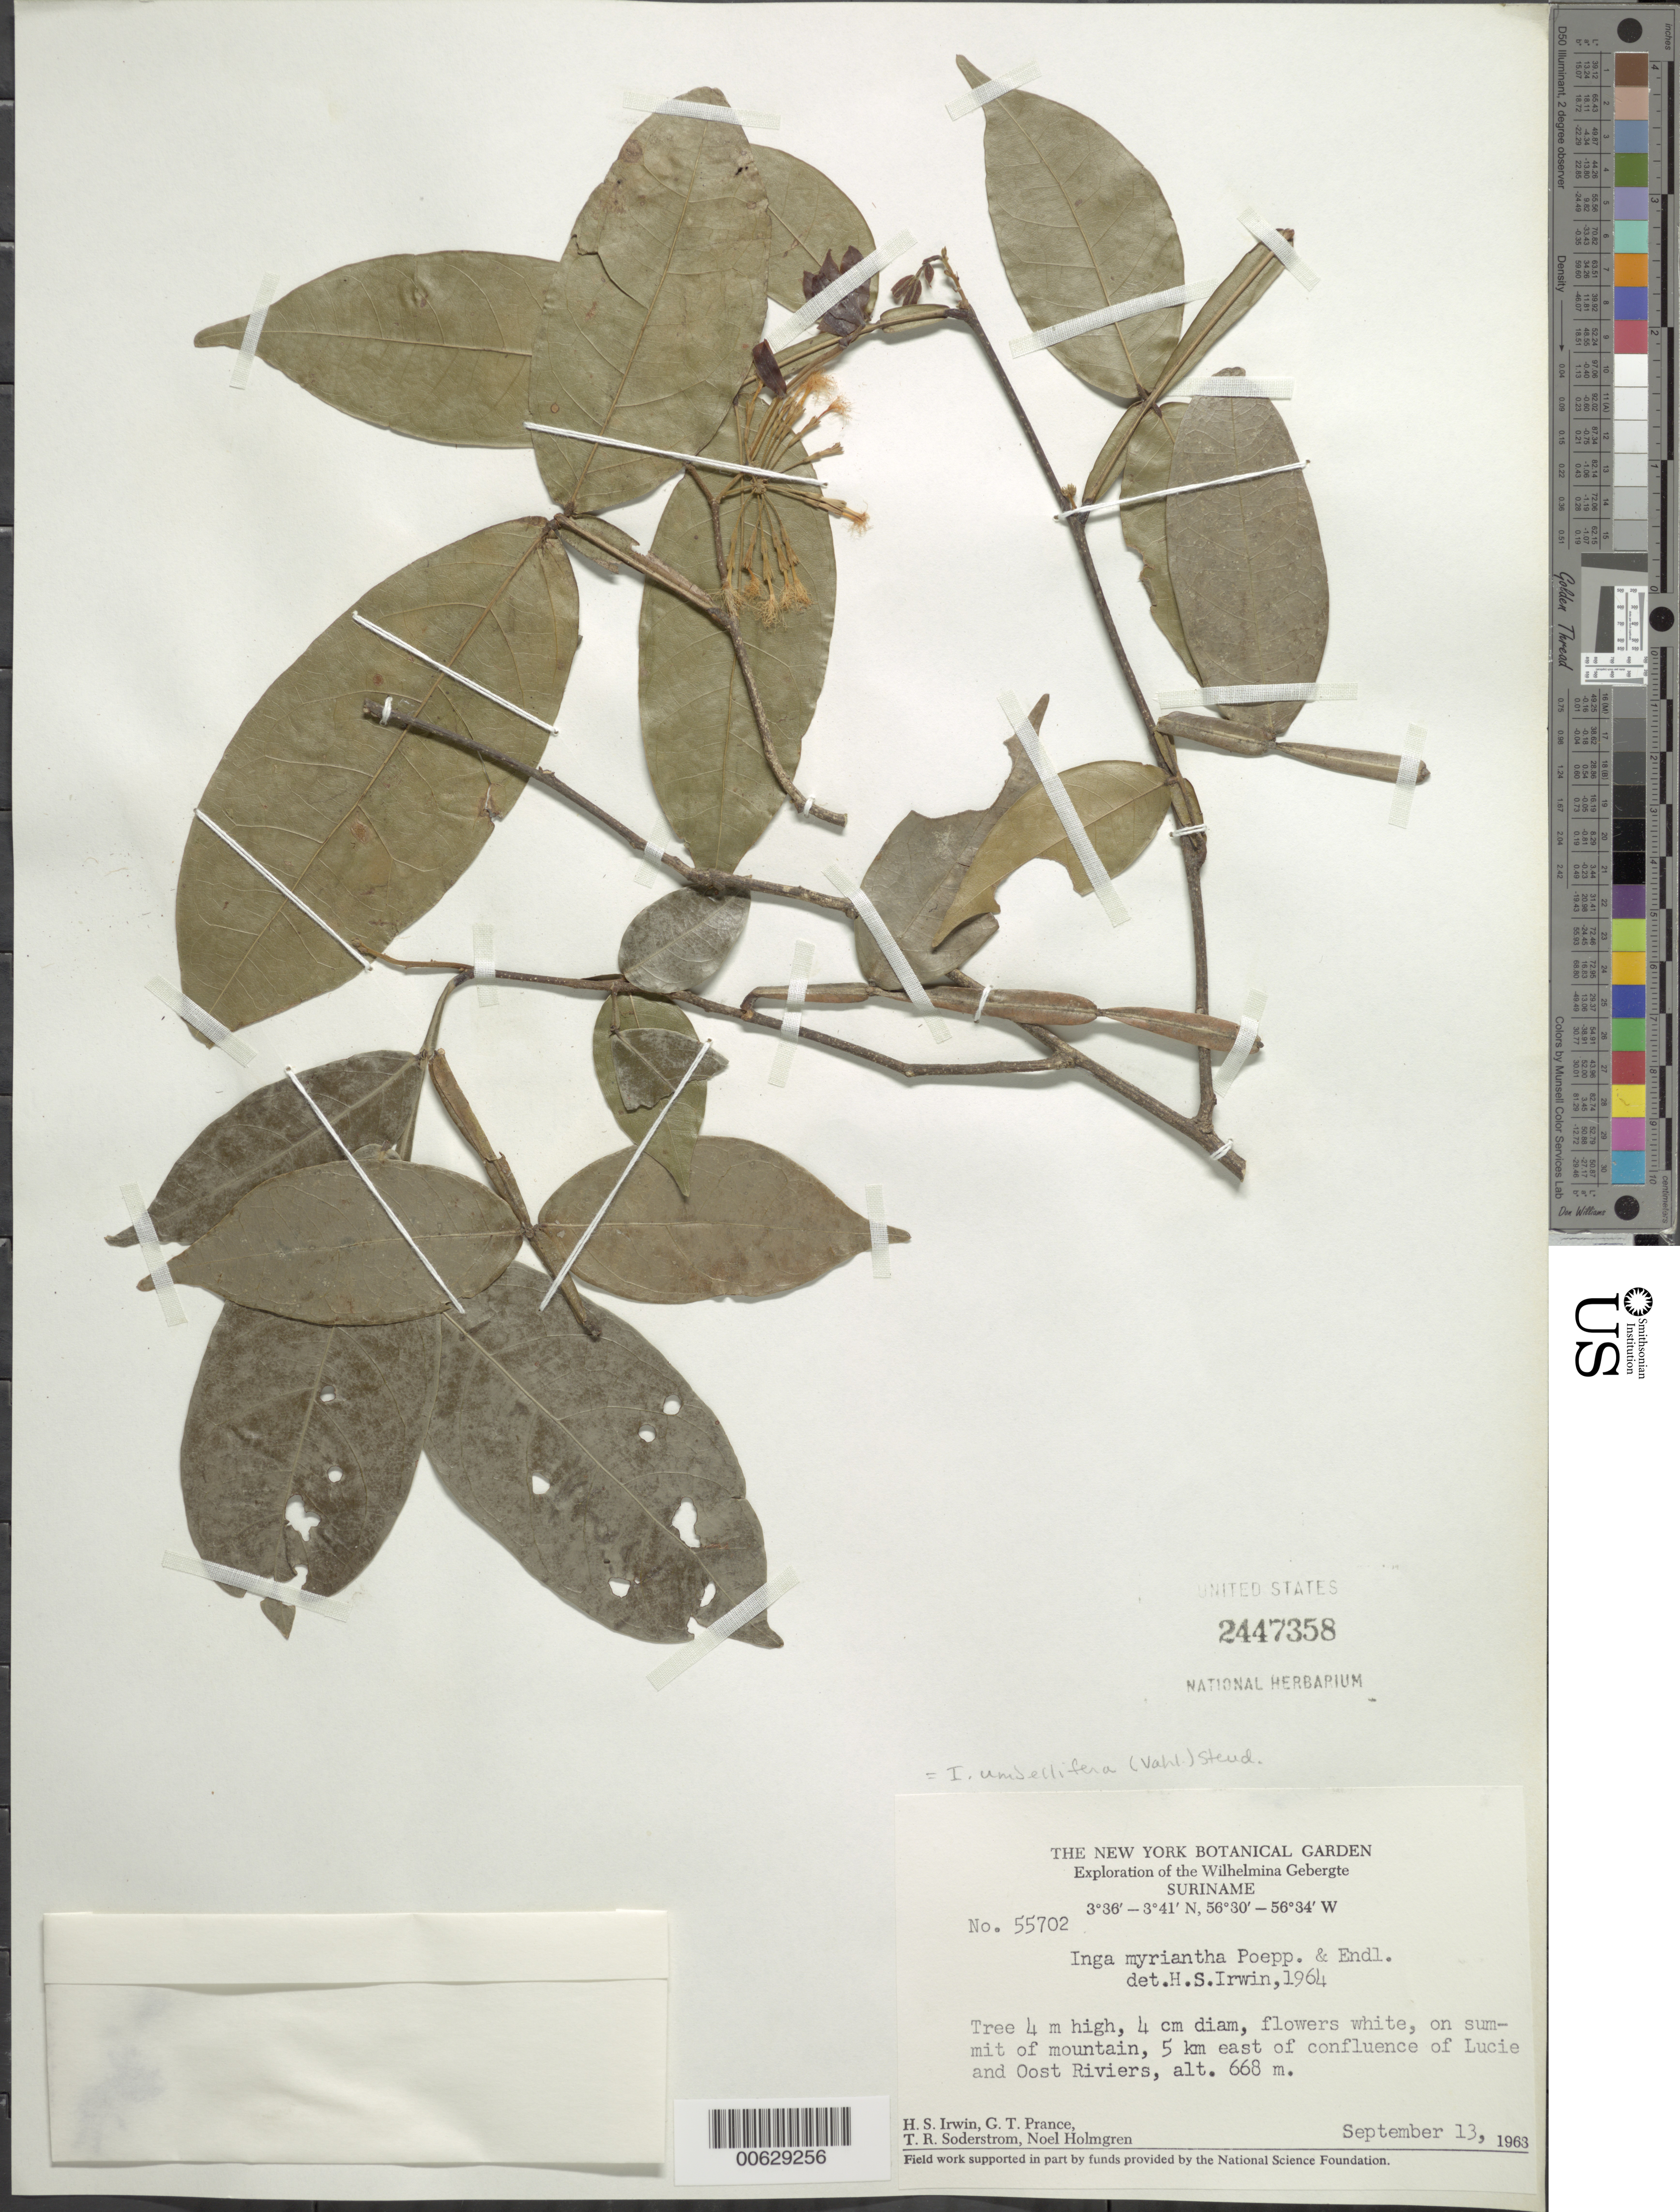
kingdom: Plantae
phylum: Tracheophyta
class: Magnoliopsida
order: Fabales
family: Fabaceae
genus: Inga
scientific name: Inga umbellifera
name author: (Vahl) Steud. ex DC.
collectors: H. Irwin, G. T. Prance, T. R. Soderstrom & N. H. Holmgren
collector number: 55702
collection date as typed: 13-Sep-63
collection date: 1963-09-13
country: Suriname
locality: Lucie R., 5 km E confluence with Oost R., Wilhelmina Gebergte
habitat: Summit of mountain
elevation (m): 668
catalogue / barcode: US 2447358